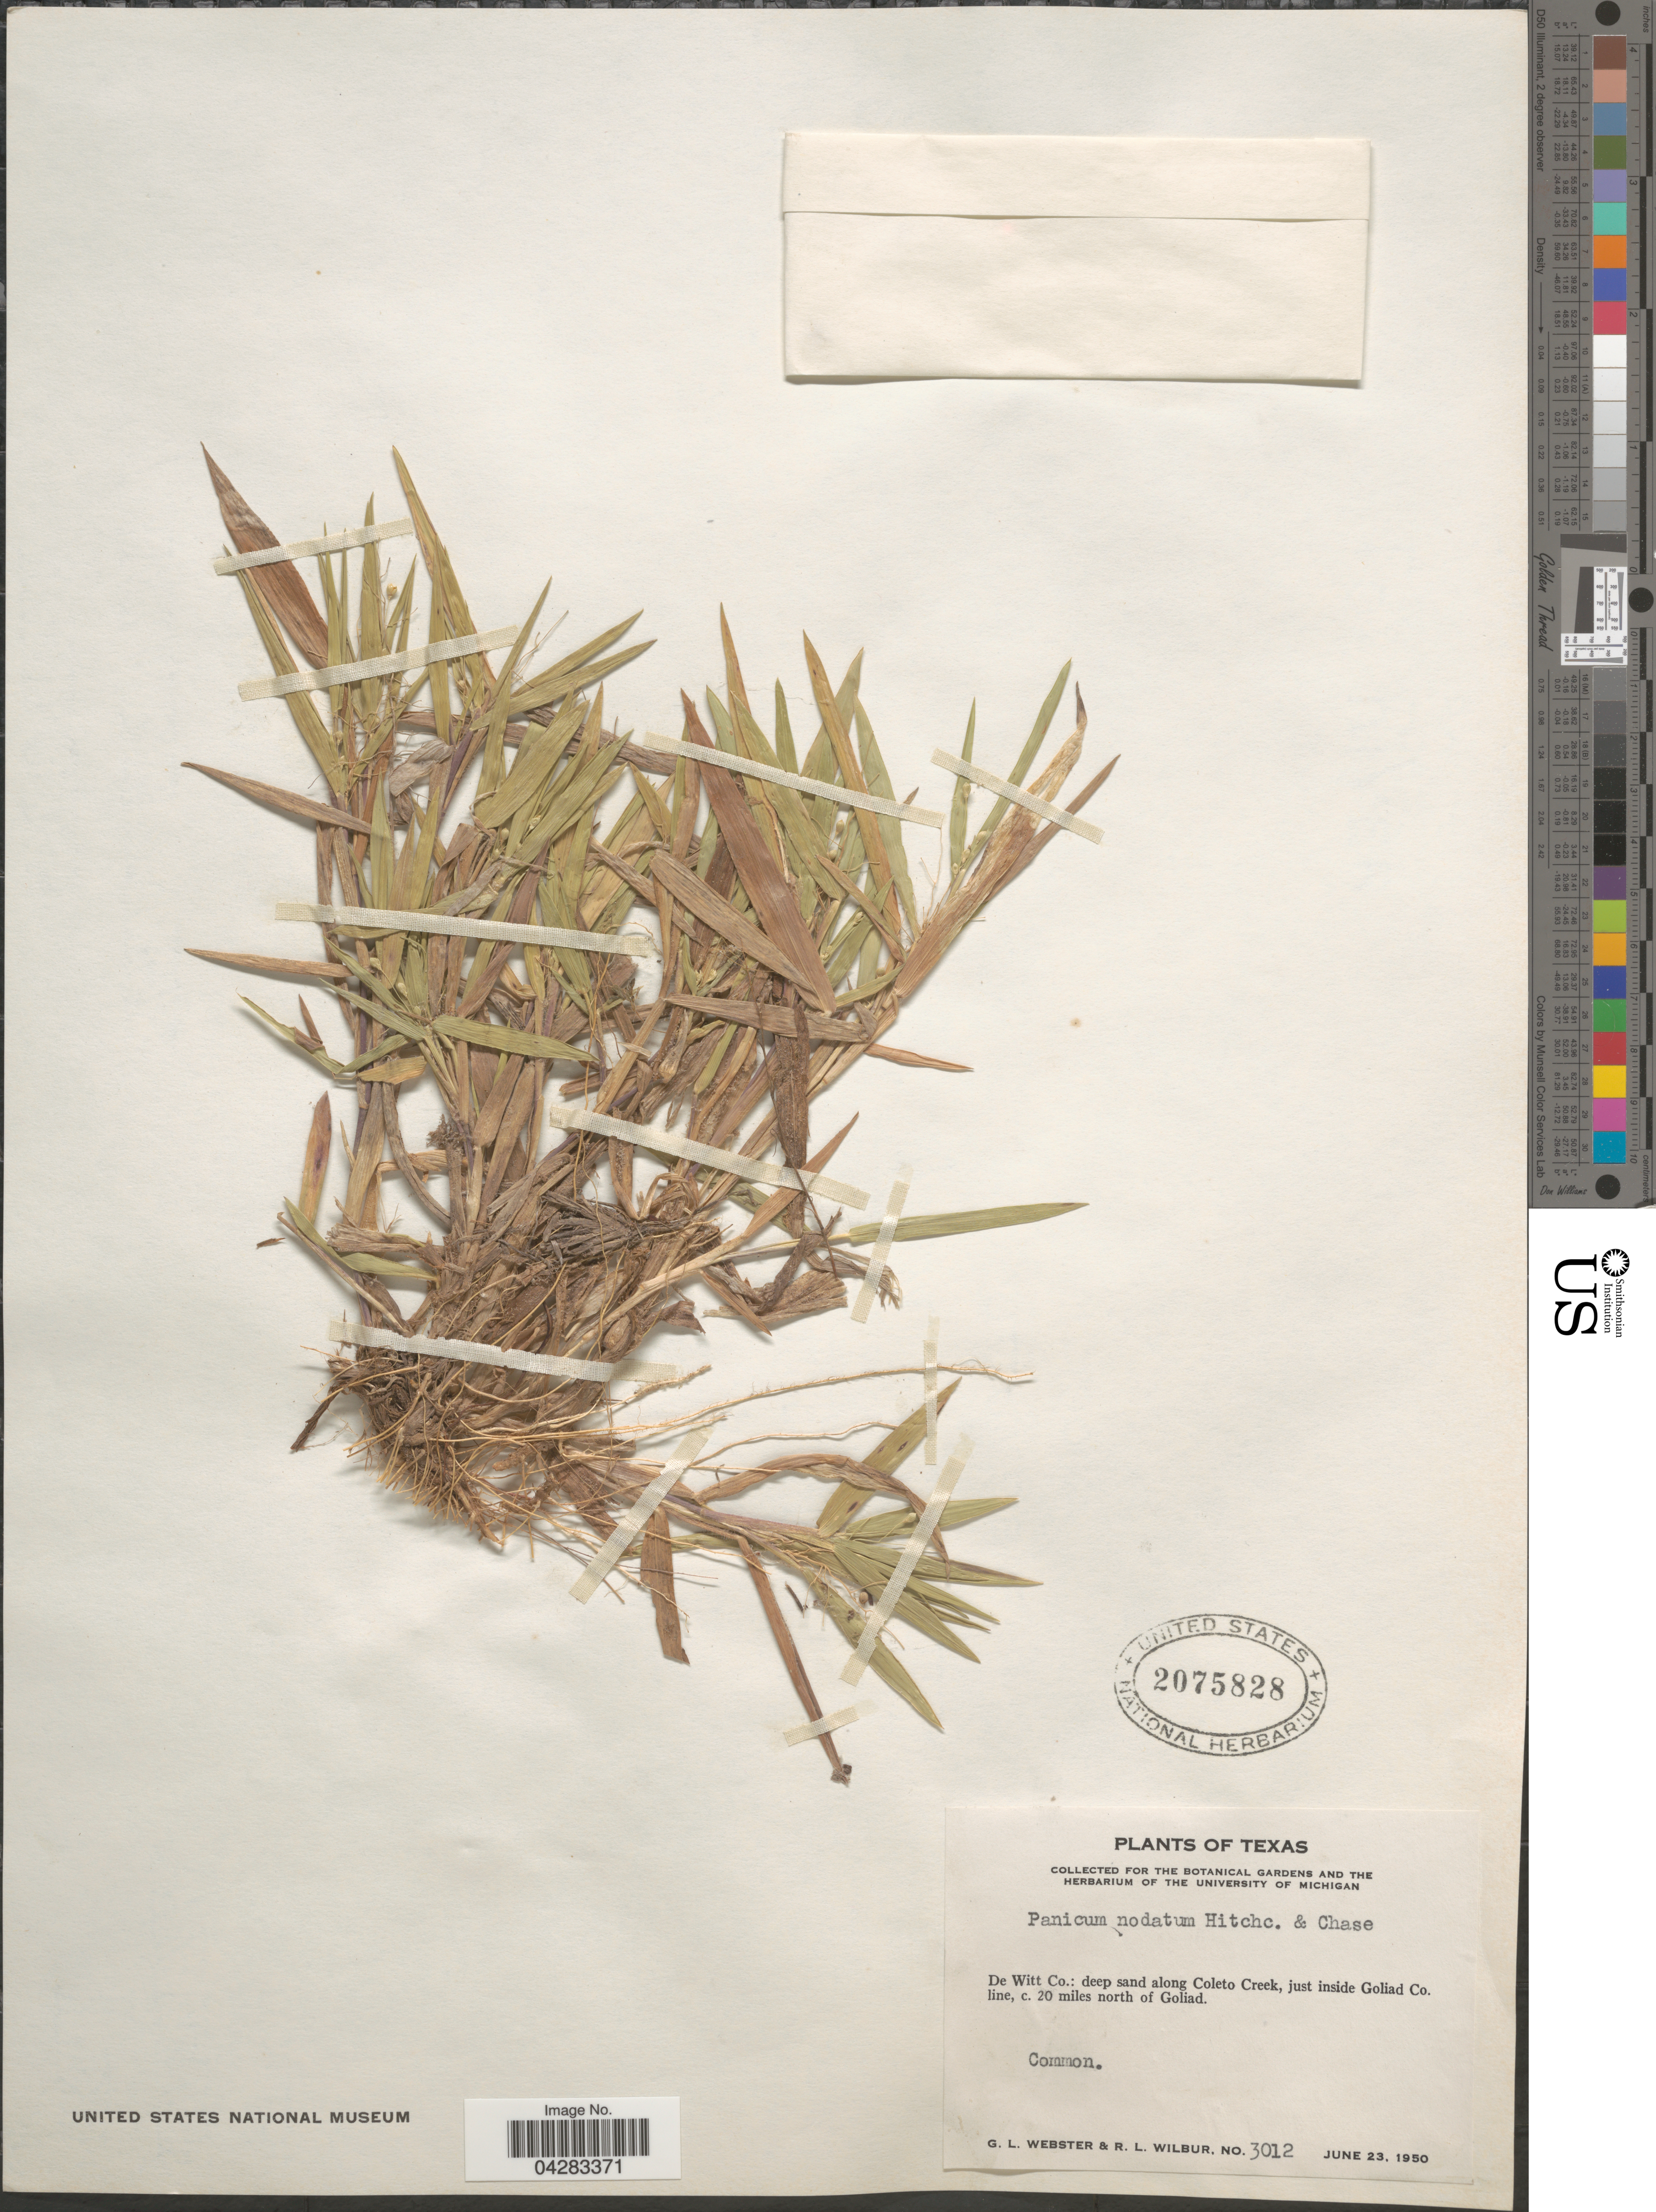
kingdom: Plantae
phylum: Tracheophyta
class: Liliopsida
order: Poales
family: Poaceae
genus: Dichanthelium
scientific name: Dichanthelium nodatum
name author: (Hitchc. & Chase) Gould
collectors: G. L. Webster & R. L. Wilbur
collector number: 3012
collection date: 1950-06-23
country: United States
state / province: Texas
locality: De Witt Co.: deep sand along Coleto Creek, just inside Goliad Co. line, c. 20 miles north of Goliad.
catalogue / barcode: US 2075828